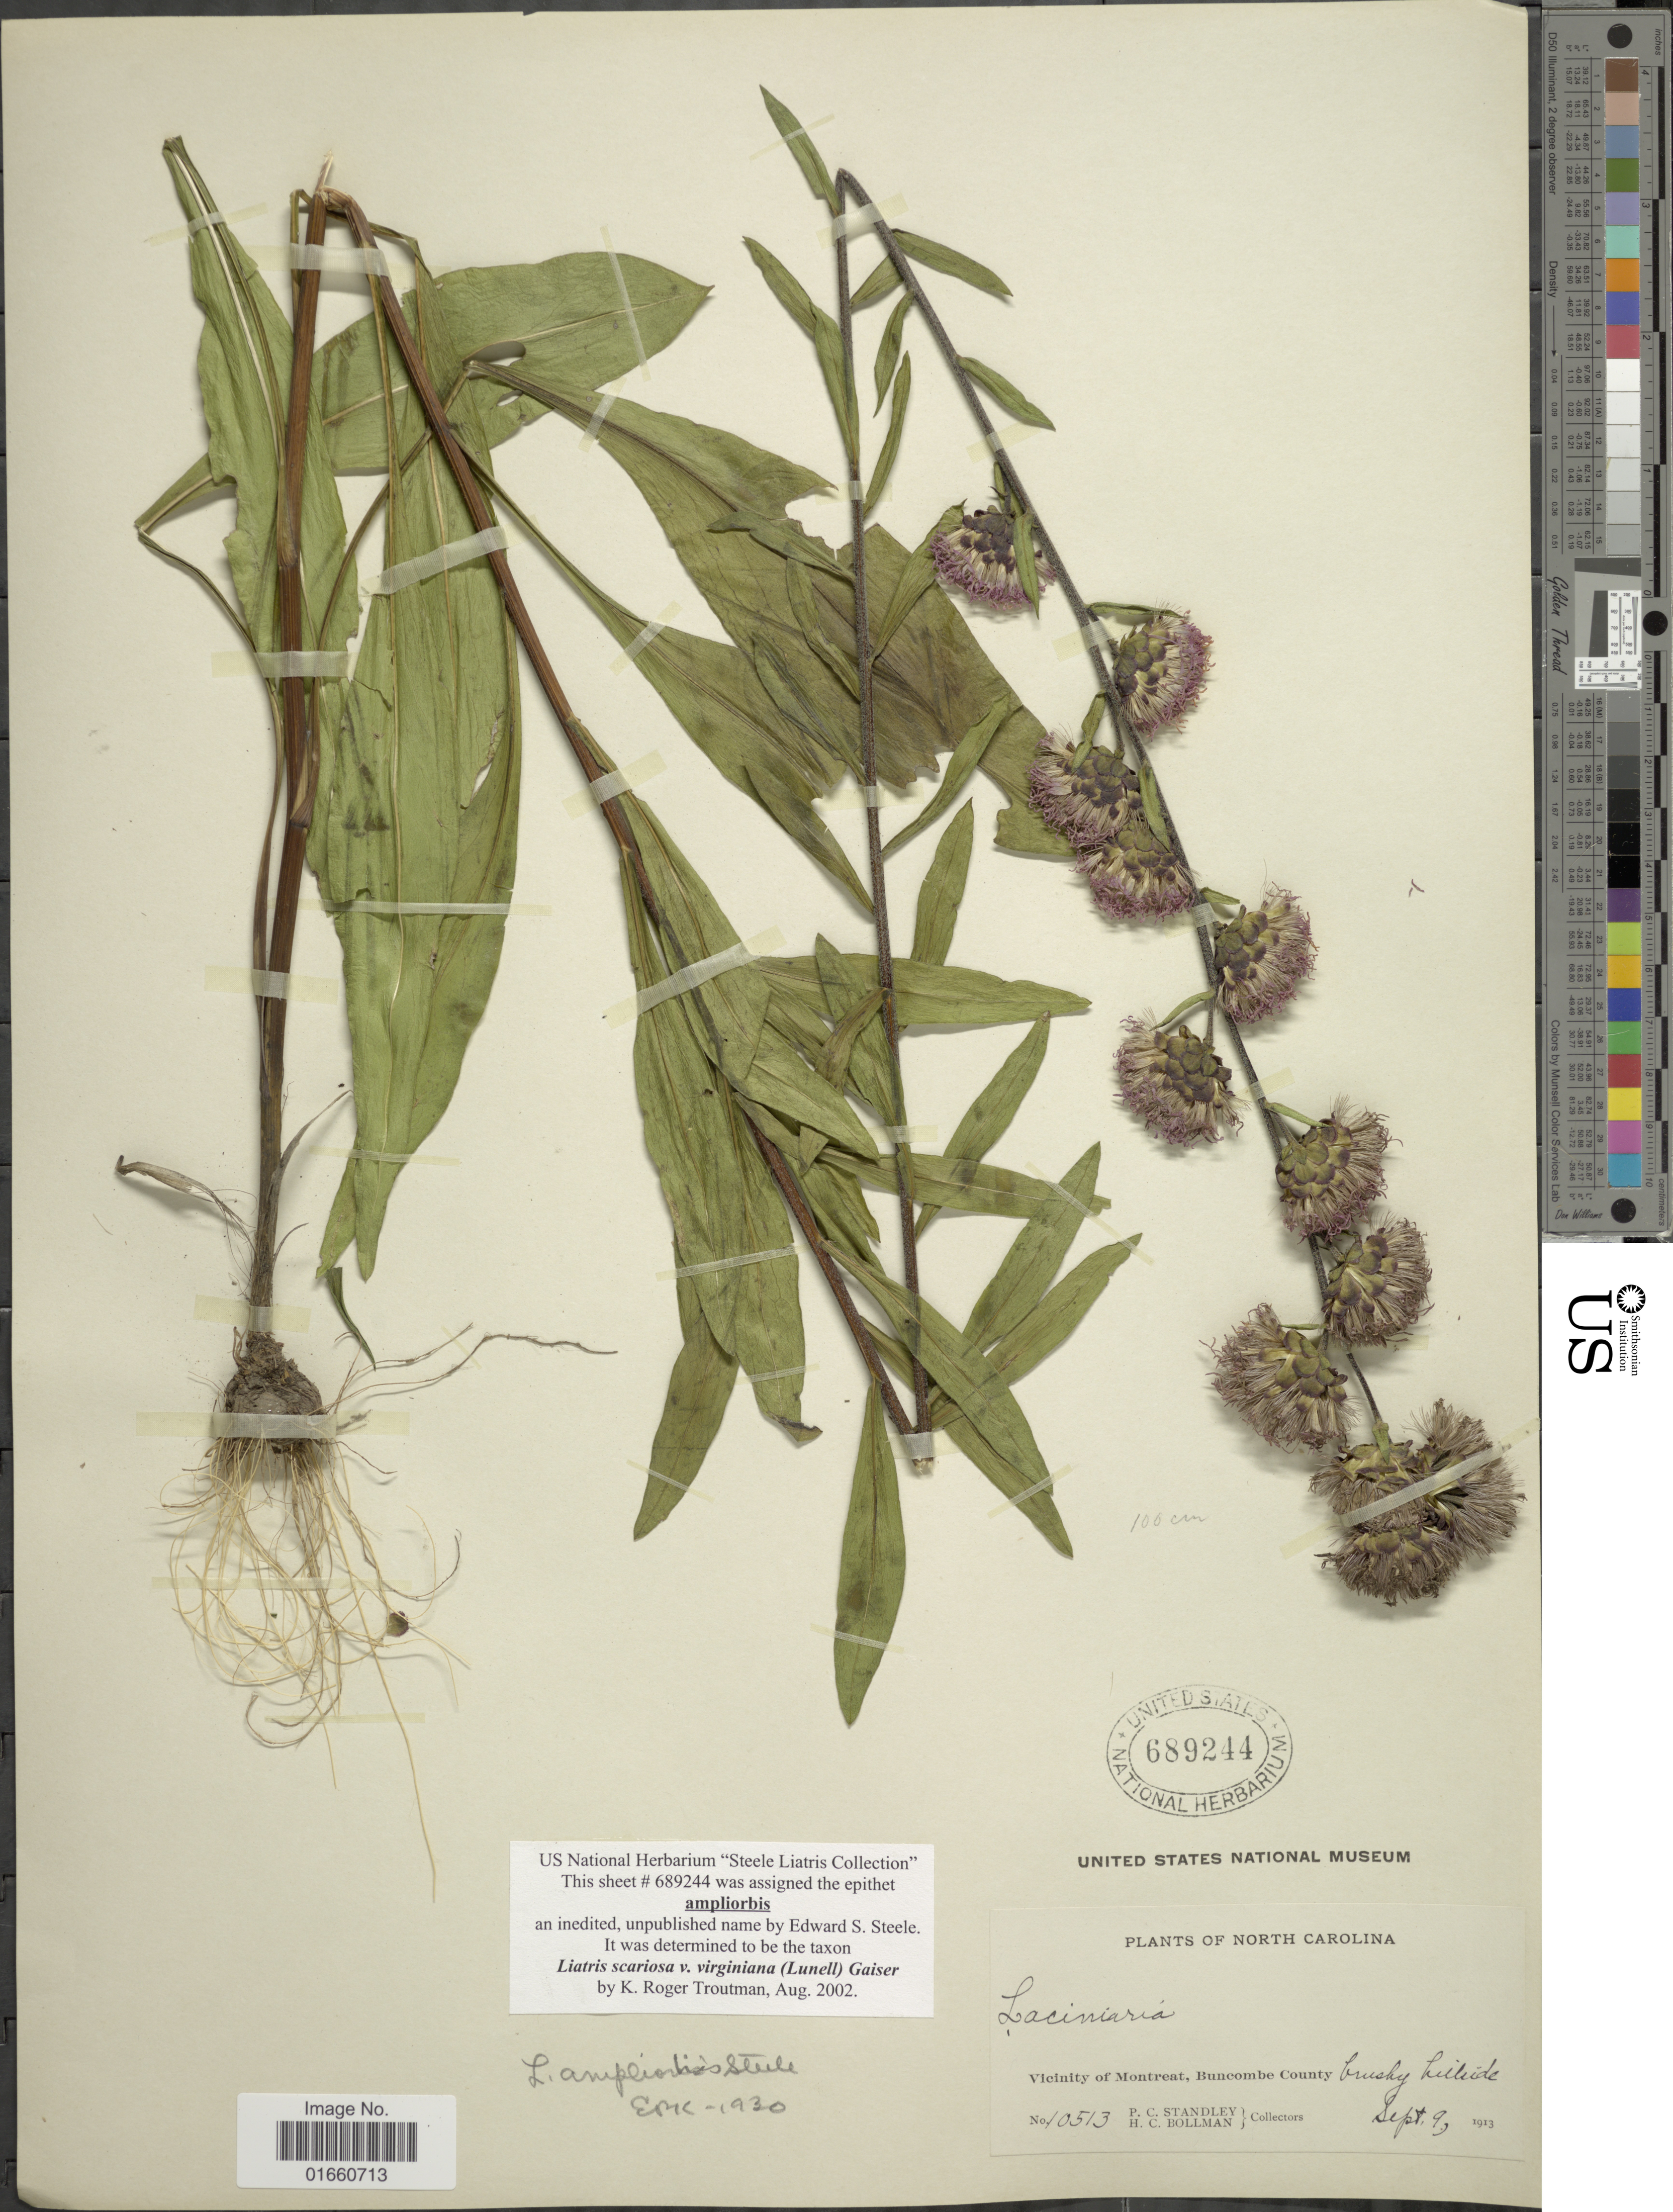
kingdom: Plantae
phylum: Tracheophyta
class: Magnoliopsida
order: Asterales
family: Asteraceae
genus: Liatris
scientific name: Liatris scariosa var. virginiana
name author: (Lunell) Gaiser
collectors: P. C. Standley & H. C. Bollman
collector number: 10513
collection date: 1913-09-09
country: United States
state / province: North Carolina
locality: Vicinity of Montreat, Buncombe County, brushy hillside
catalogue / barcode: US 689244